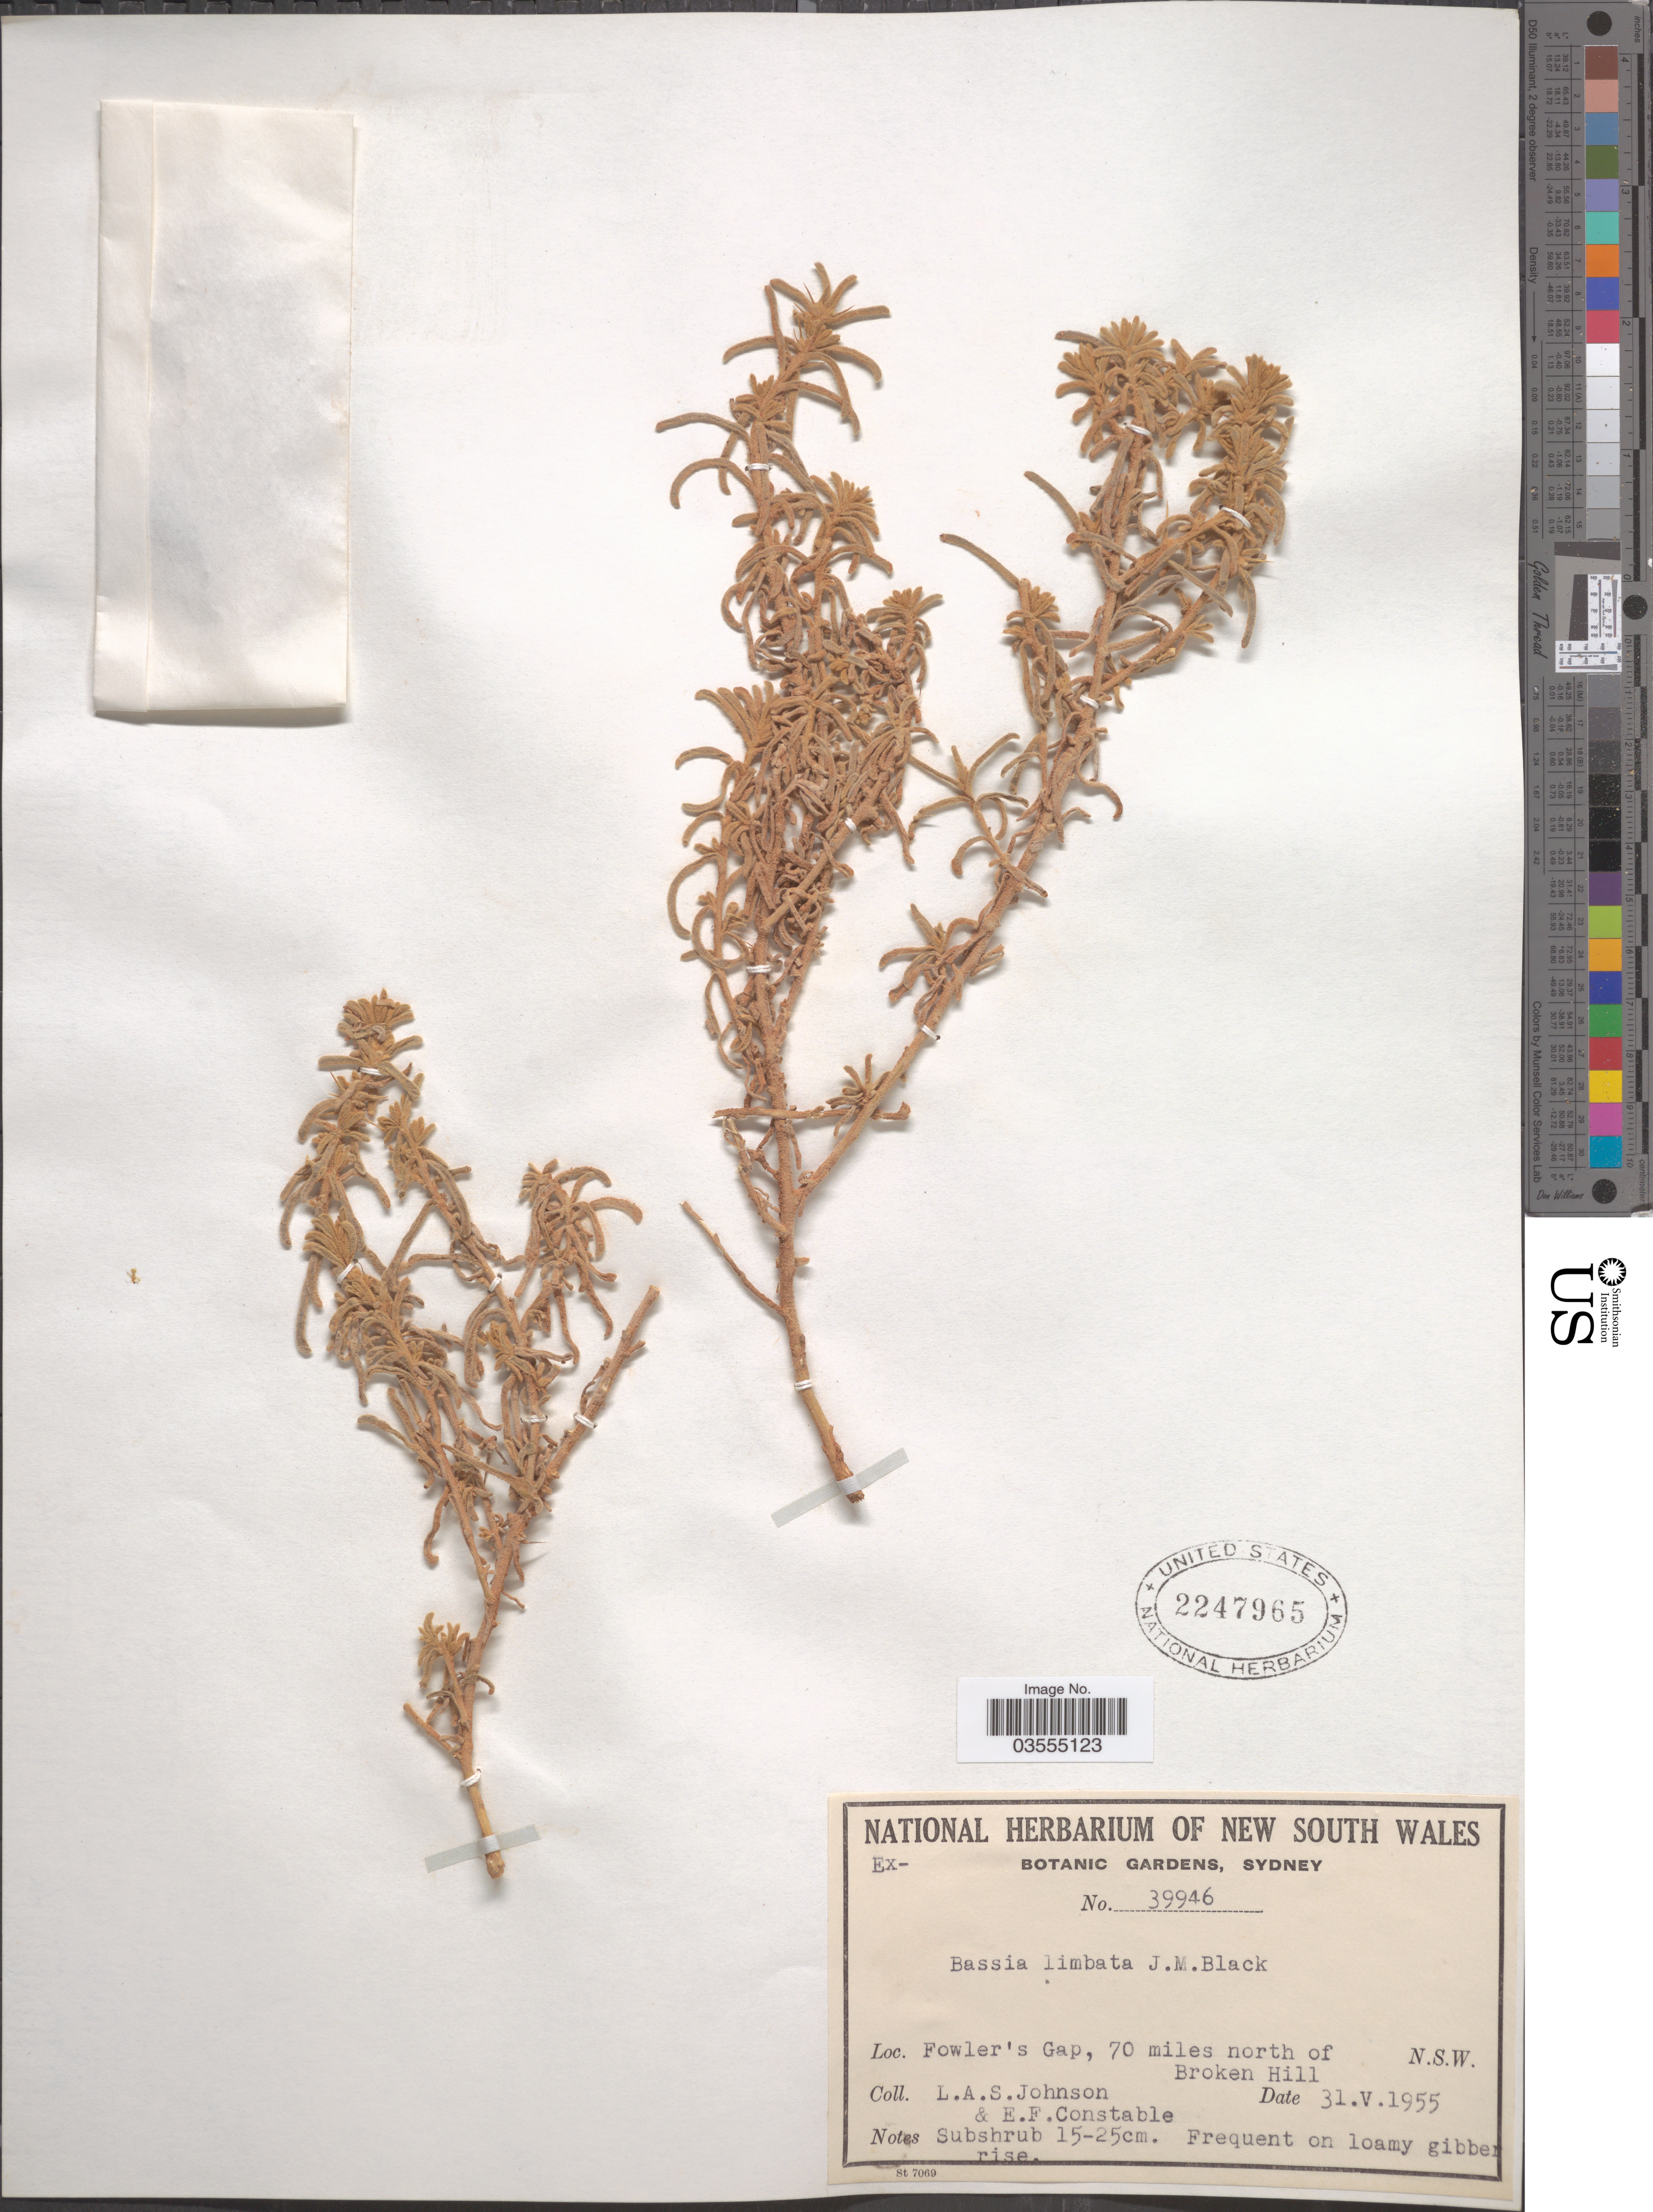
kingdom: Plantae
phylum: Tracheophyta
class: Magnoliopsida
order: Caryophyllales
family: Amaranthaceae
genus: Sclerolaena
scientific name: Sclerolaena limbata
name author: (J.M. Black) Ulbr.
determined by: Wilson, Paul G.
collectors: L. A. S. Johnson & E. F. Constable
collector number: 39946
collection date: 1955-05-31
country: Australia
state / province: New South Wales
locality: Fowler's Gap, 70 miles north of Broken Hill.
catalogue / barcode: US 2247965